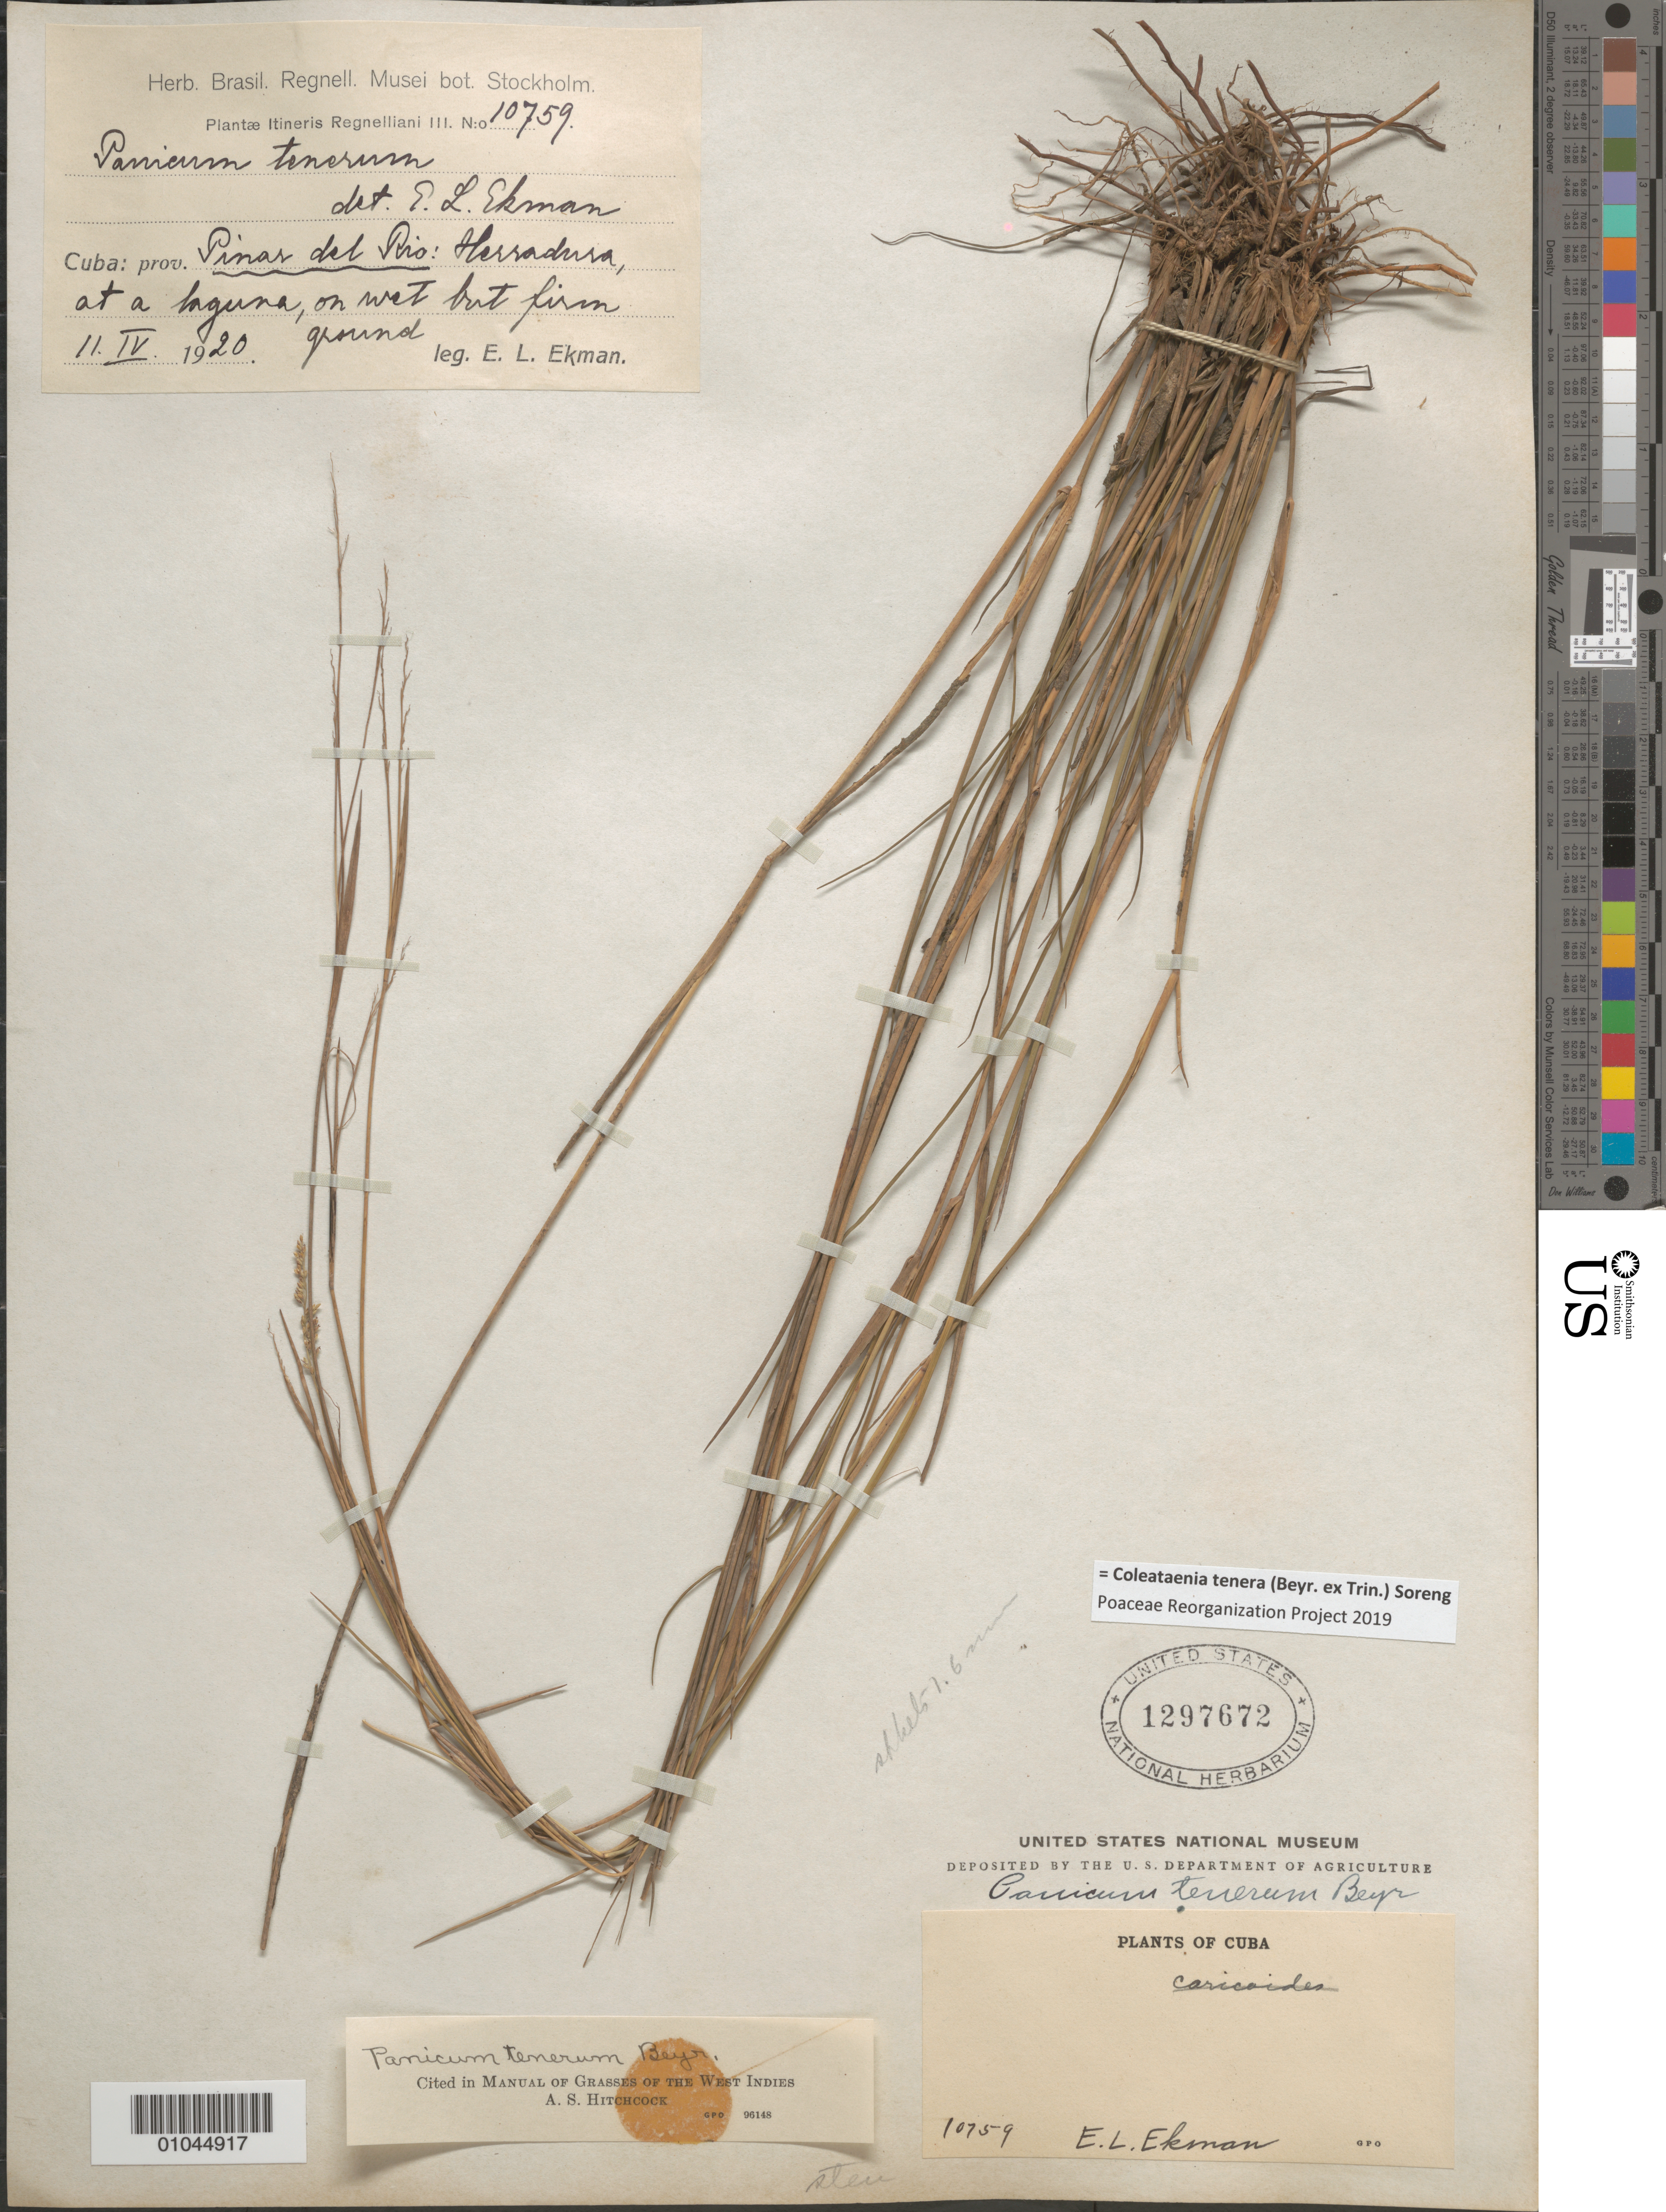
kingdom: Plantae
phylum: Tracheophyta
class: Liliopsida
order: Poales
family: Poaceae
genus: Panicum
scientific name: Panicum tenerum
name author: Beyrich ex Trin.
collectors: E. L. Ekman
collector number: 10759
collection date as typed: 11 Apr 1920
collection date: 1920-04-11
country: Cuba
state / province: Pinar del Rio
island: Cuba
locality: Herradura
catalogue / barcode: US 1297672